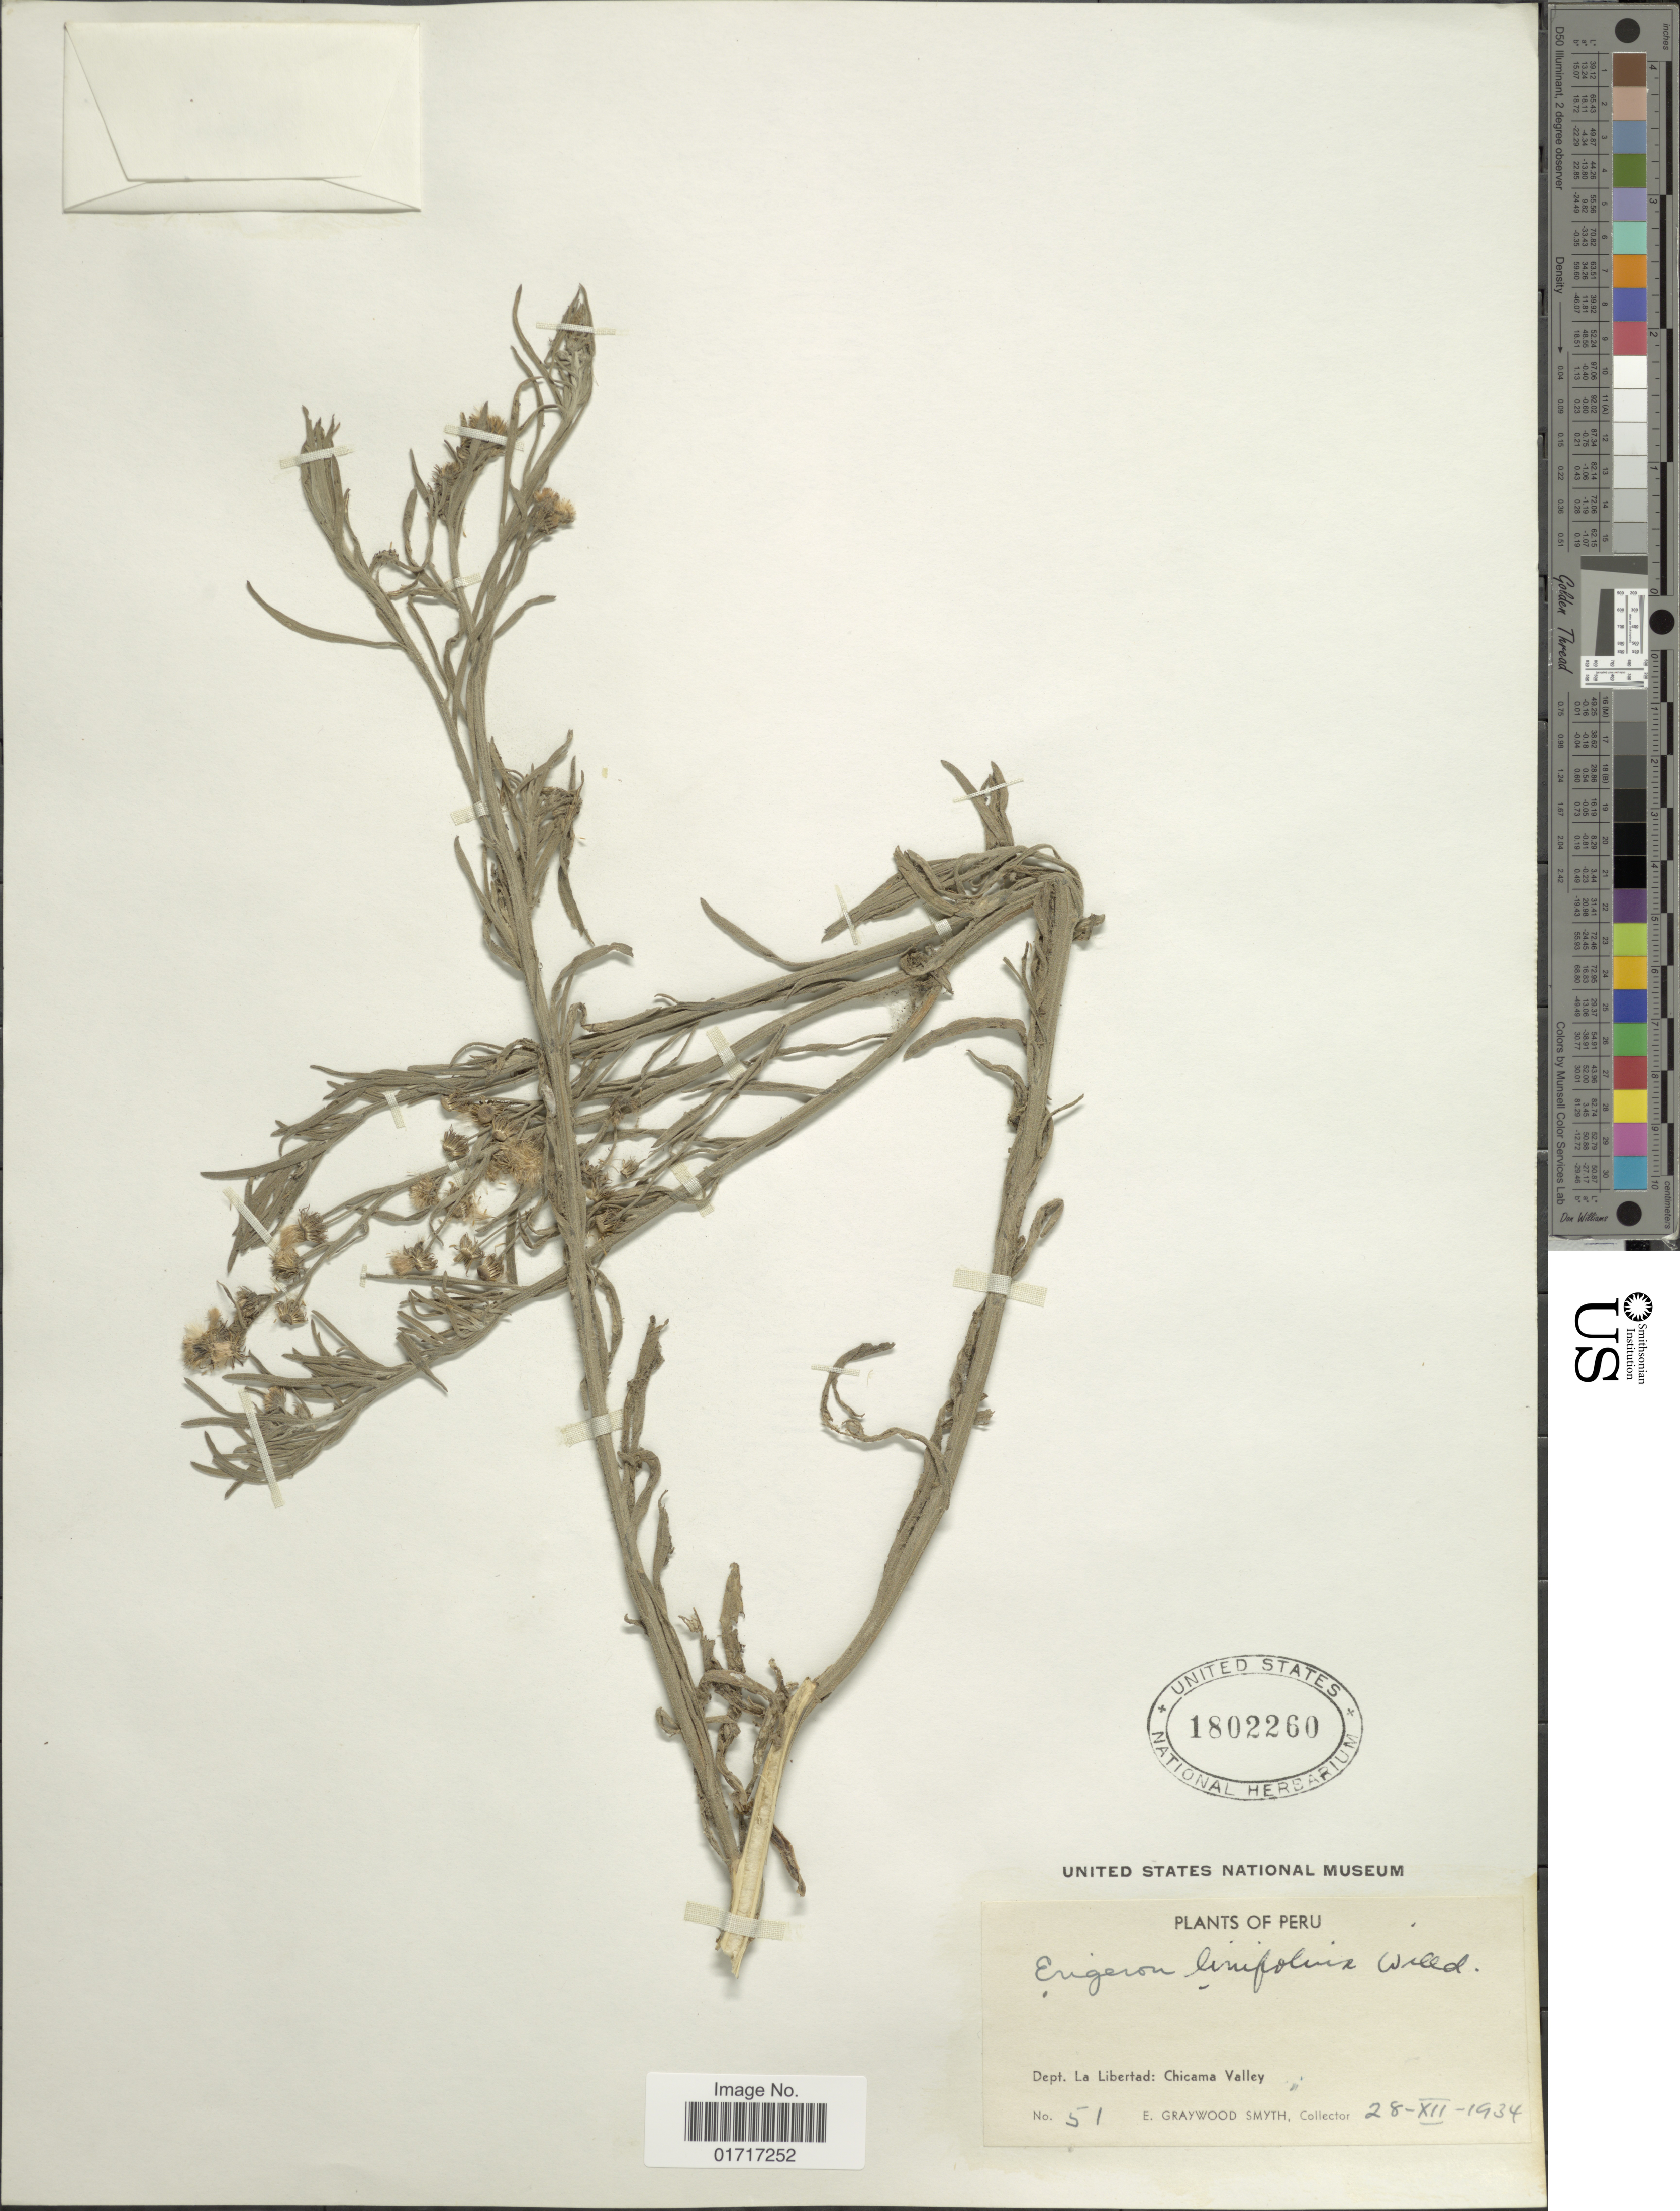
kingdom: Plantae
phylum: Tracheophyta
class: Magnoliopsida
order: Asterales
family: Asteraceae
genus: Erigeron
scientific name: Erigeron bonariensis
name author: L.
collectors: E. G. Smyth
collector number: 51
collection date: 1934-12-28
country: Peru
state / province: La Libertad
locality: Dept. La Libertad: Chicama Valley.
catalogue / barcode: US 1802260